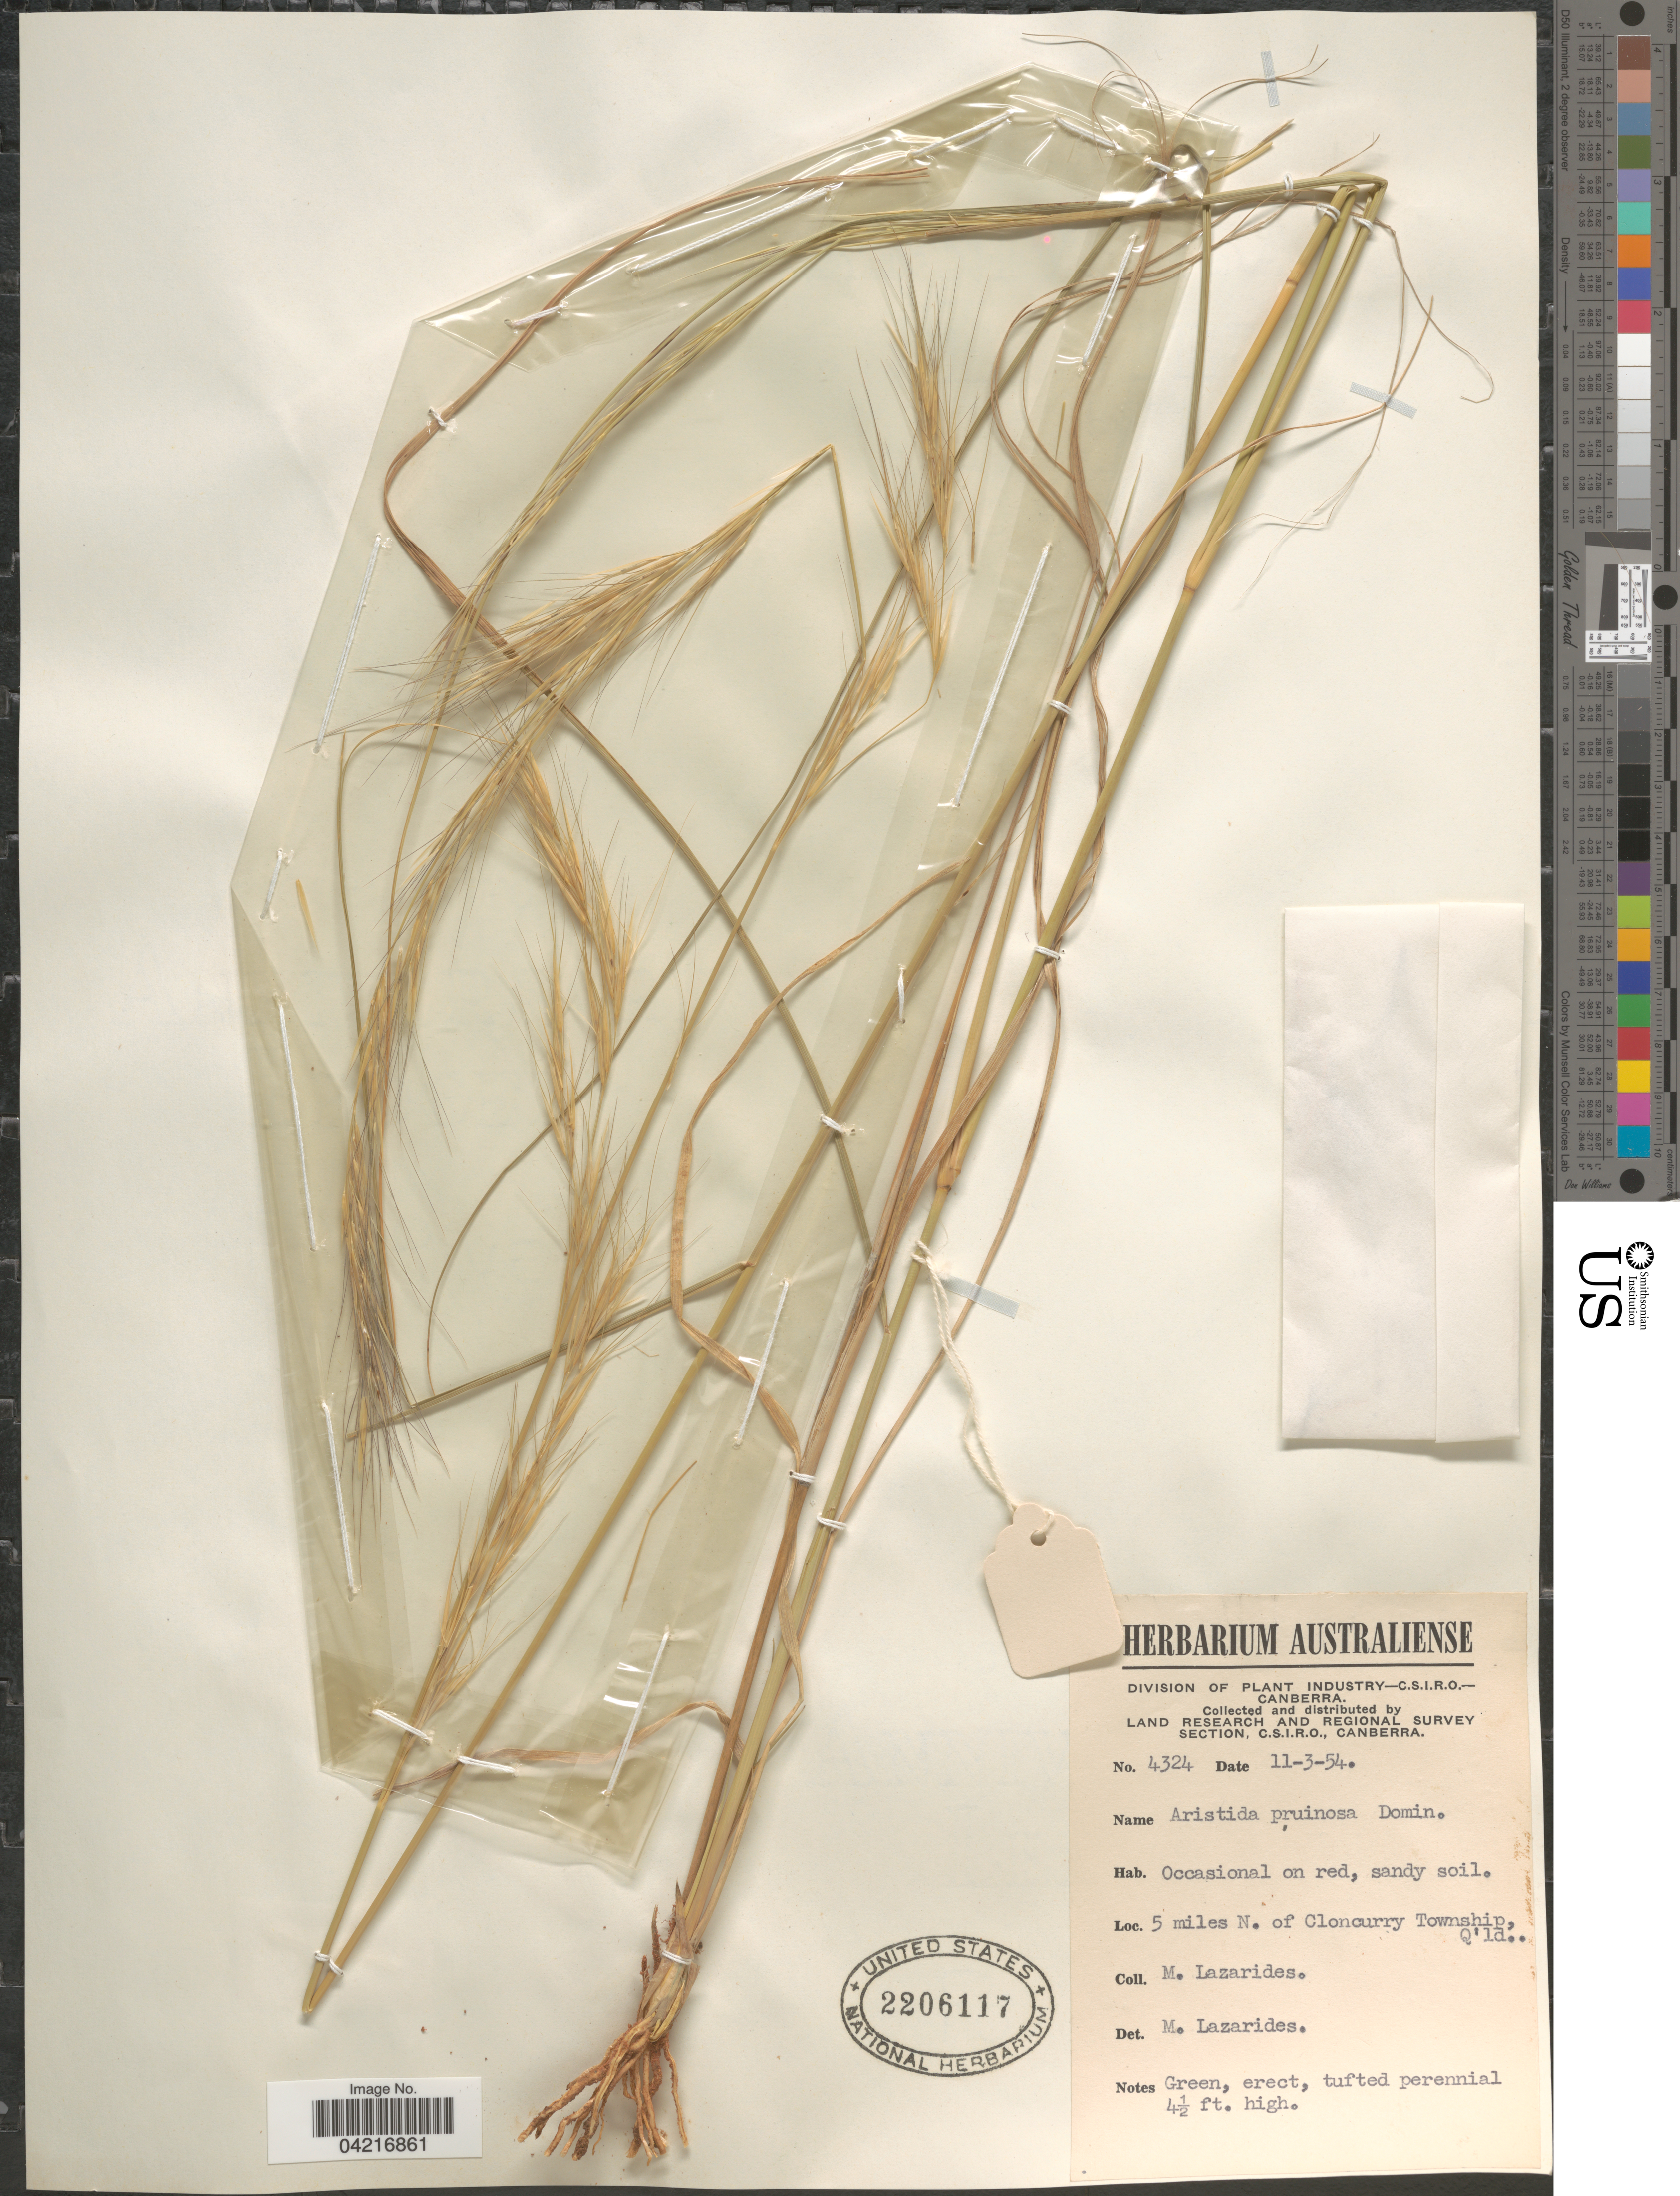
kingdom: Plantae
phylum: Tracheophyta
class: Liliopsida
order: Poales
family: Poaceae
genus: Aristida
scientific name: Aristida pruinosa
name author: Domin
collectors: M. Lazarides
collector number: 4324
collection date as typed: Transcribed d/m/y: 11/3/54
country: Australia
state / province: Queensland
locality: Land Research and Regional Survey Section, C.S.I.R.O. 5 miles N. of Cloncurry Township.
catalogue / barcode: US 2206117